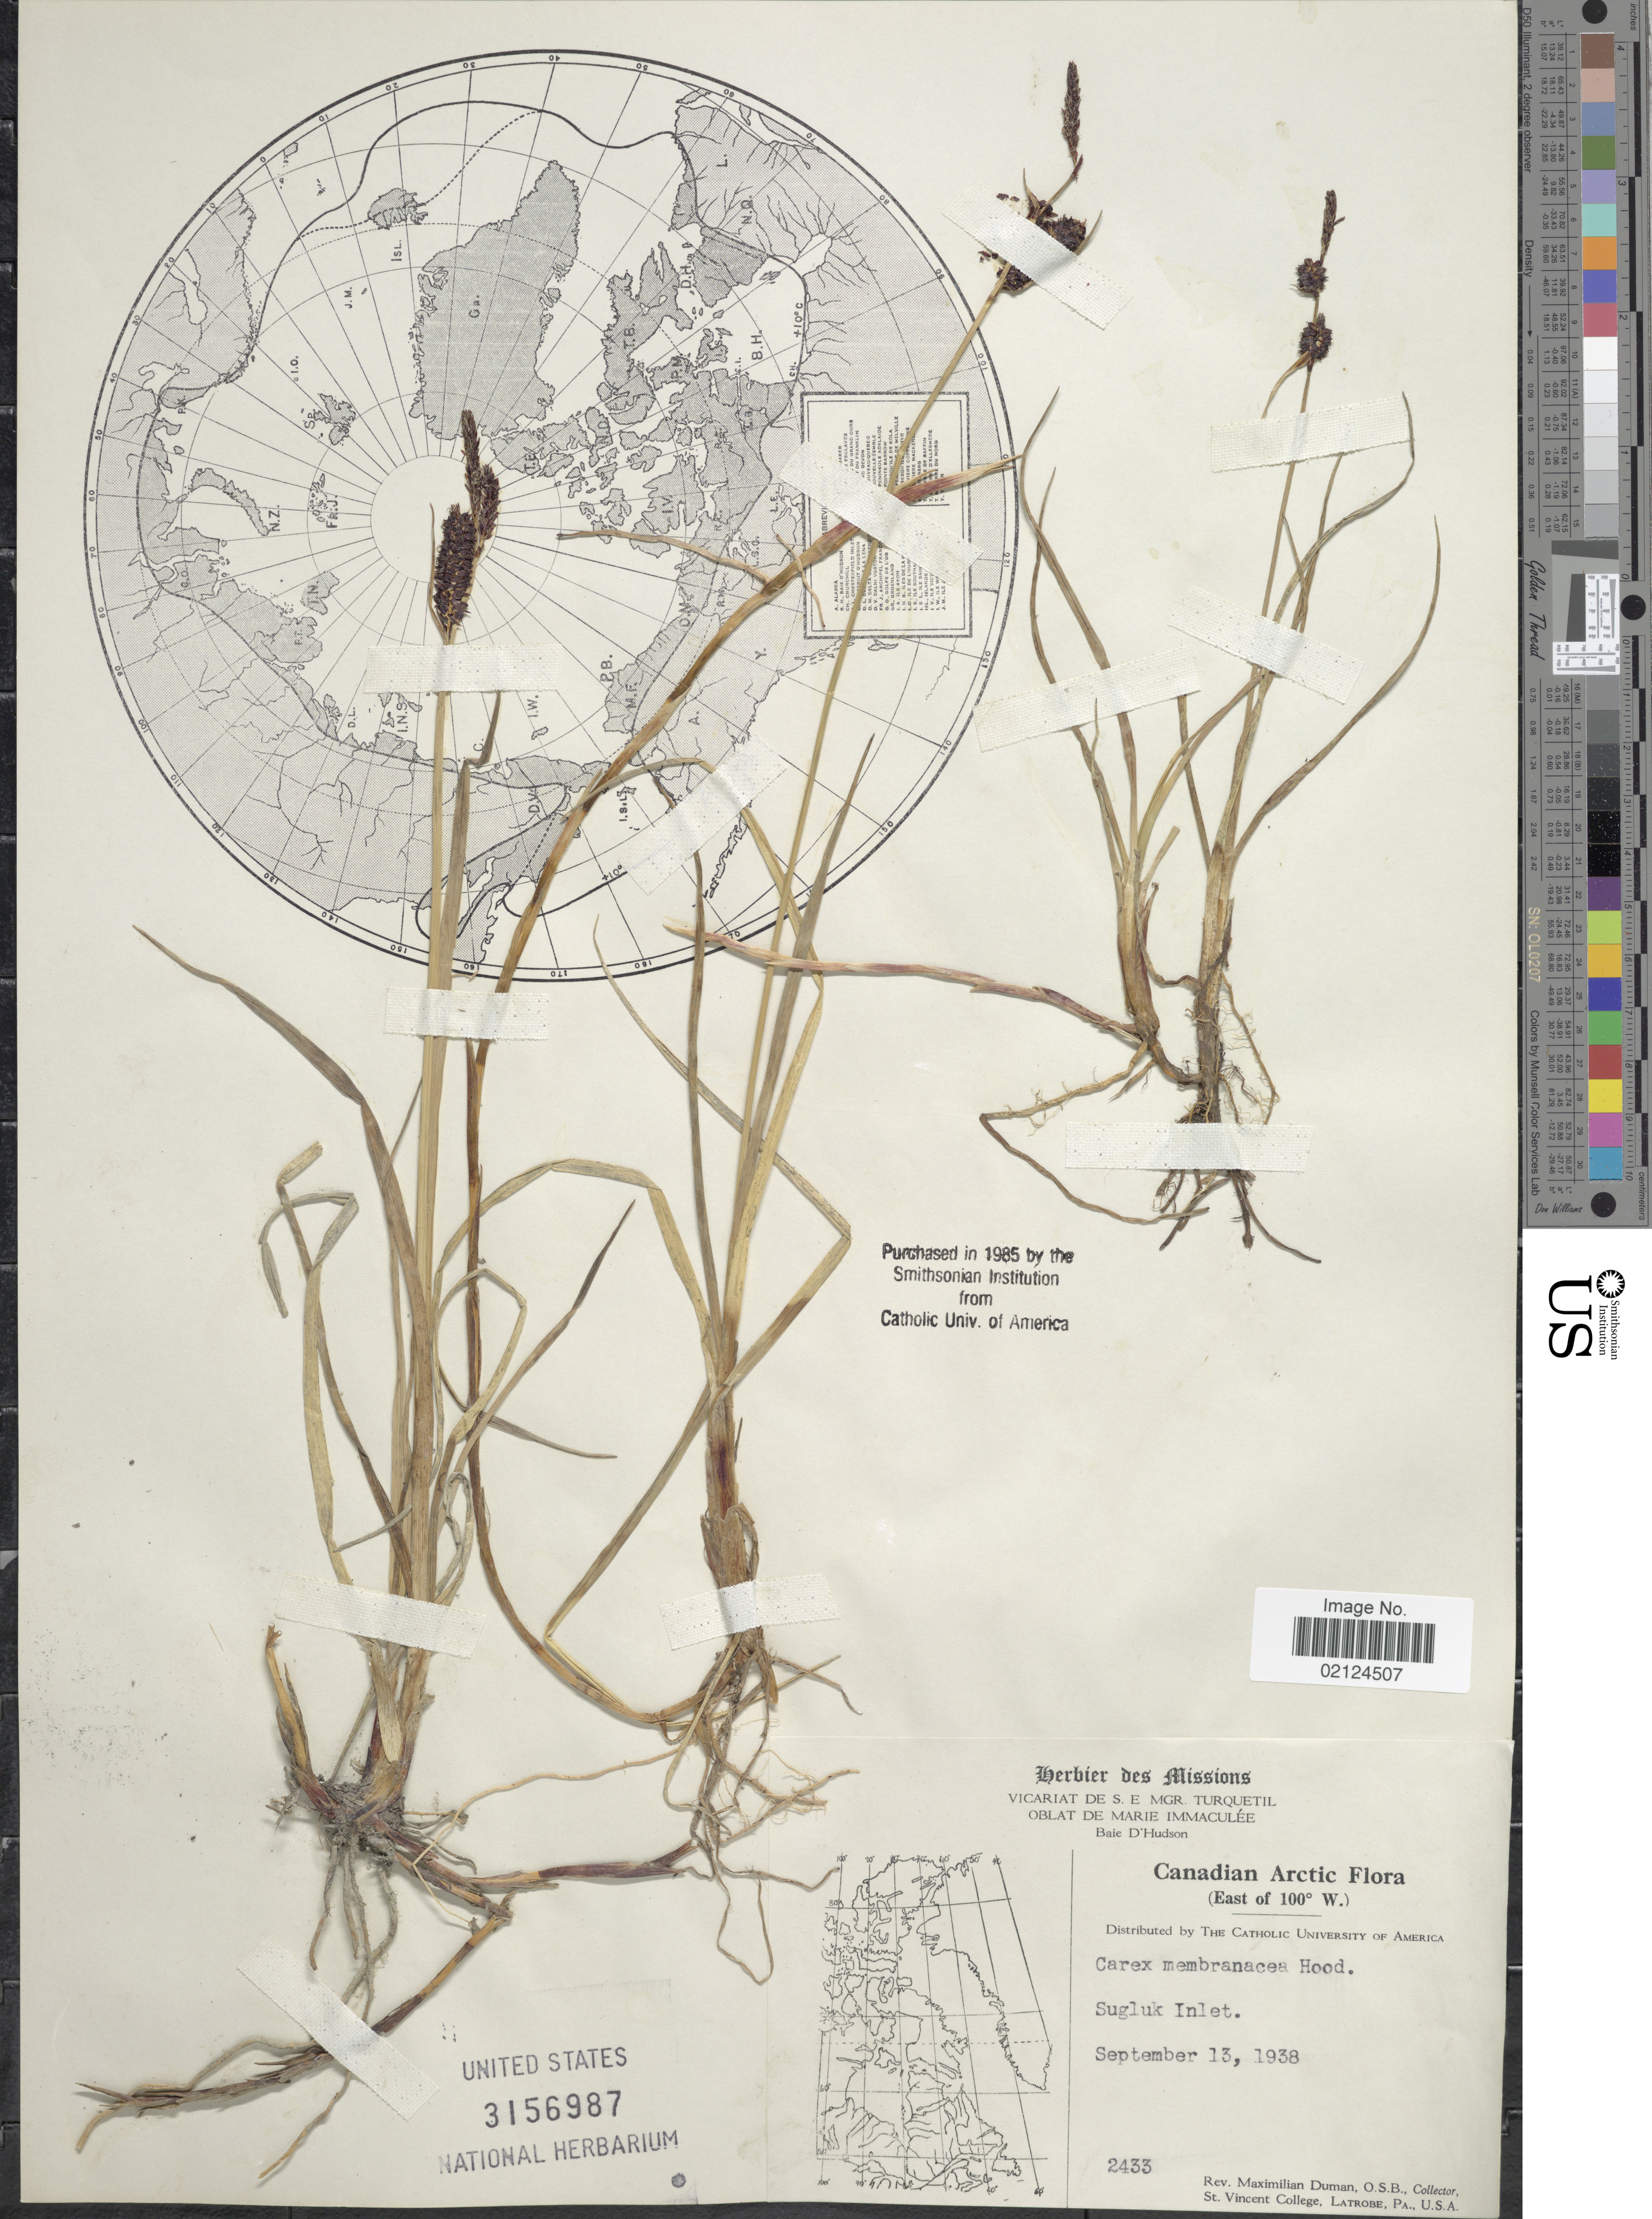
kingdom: Plantae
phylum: Tracheophyta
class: Liliopsida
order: Poales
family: Cyperaceae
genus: Carex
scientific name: Carex membranacea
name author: Hook.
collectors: M. Duman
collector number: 2433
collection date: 1938-09-13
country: Canada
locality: Arctic, (East of 100° W.) Sugluk Inlet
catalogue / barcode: US 3156987